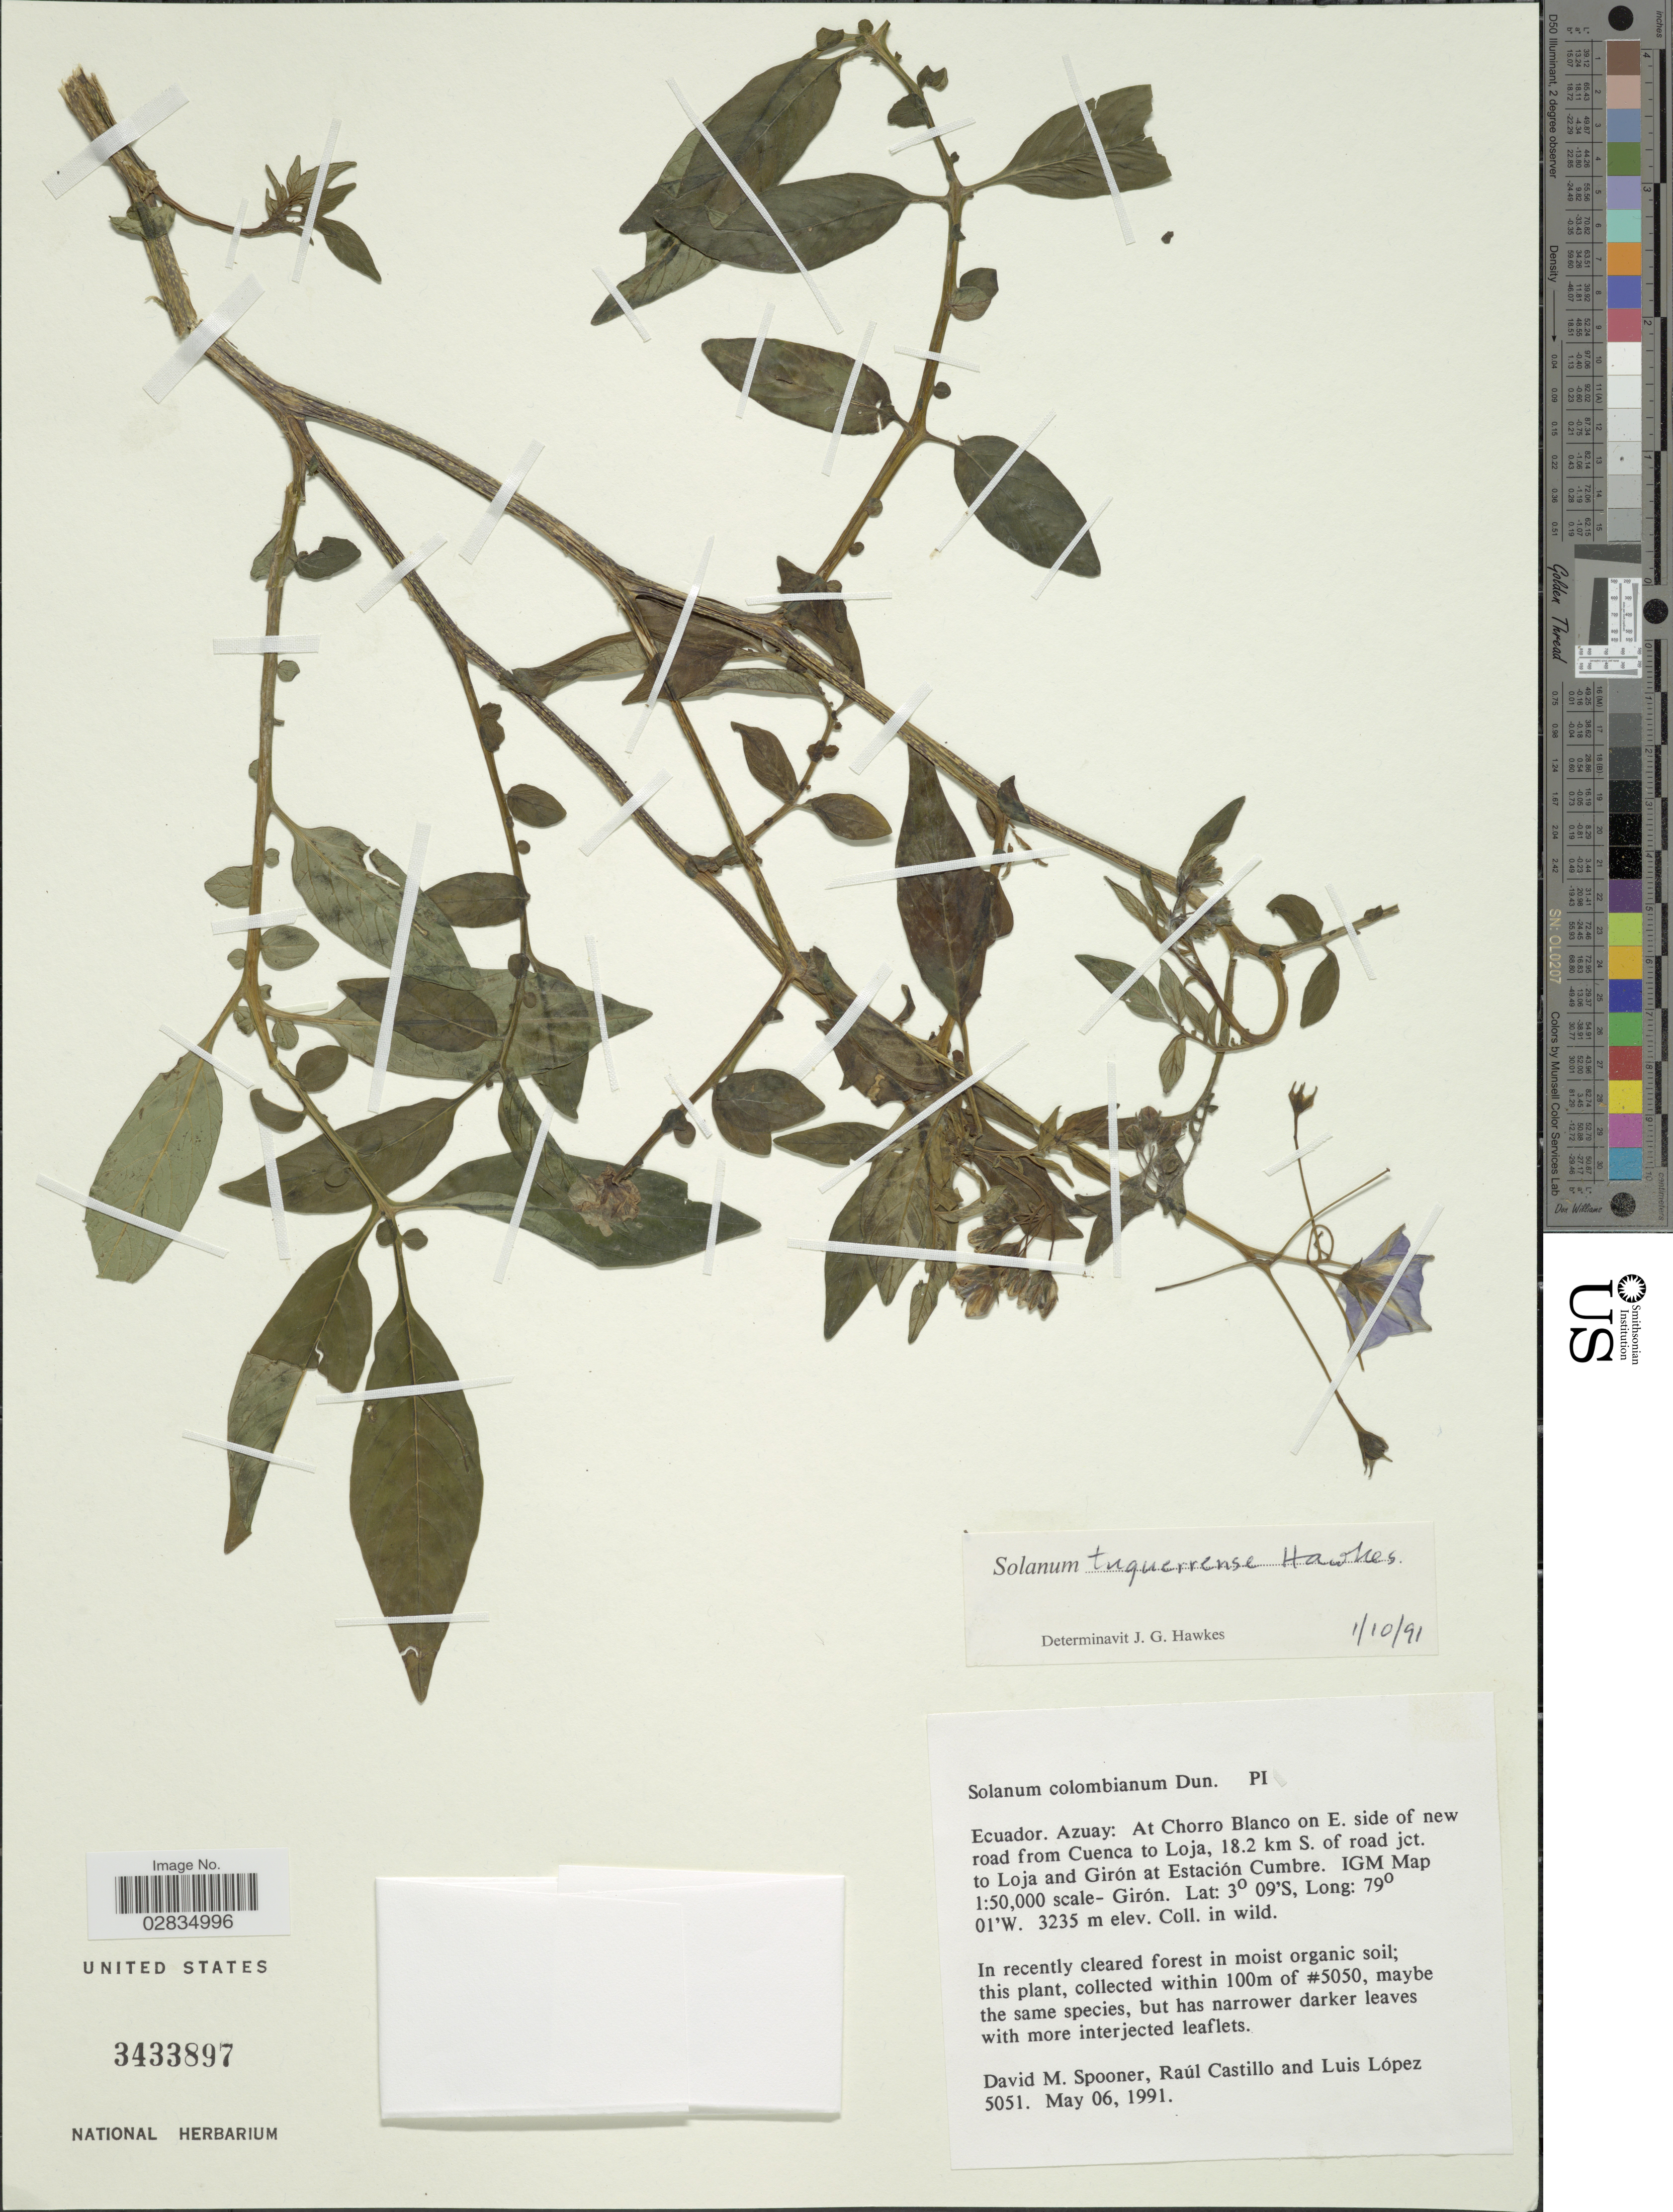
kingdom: Plantae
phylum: Tracheophyta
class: Magnoliopsida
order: Solanales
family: Solanaceae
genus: Solanum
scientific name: Solanum tuquerrense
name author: Hawkes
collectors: D. Spooner, R. Castillo & L. López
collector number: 5051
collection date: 1991-05-06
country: Ecuador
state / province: Azuay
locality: At Chorro Blanco on E. side of new road from Cuenca to Loja, 18.2 km S. of road jct. to Loja and Girón at Estación Cumbre, IGM Map 1:50.000 scale-Girón.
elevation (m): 3235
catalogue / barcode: US 3433897